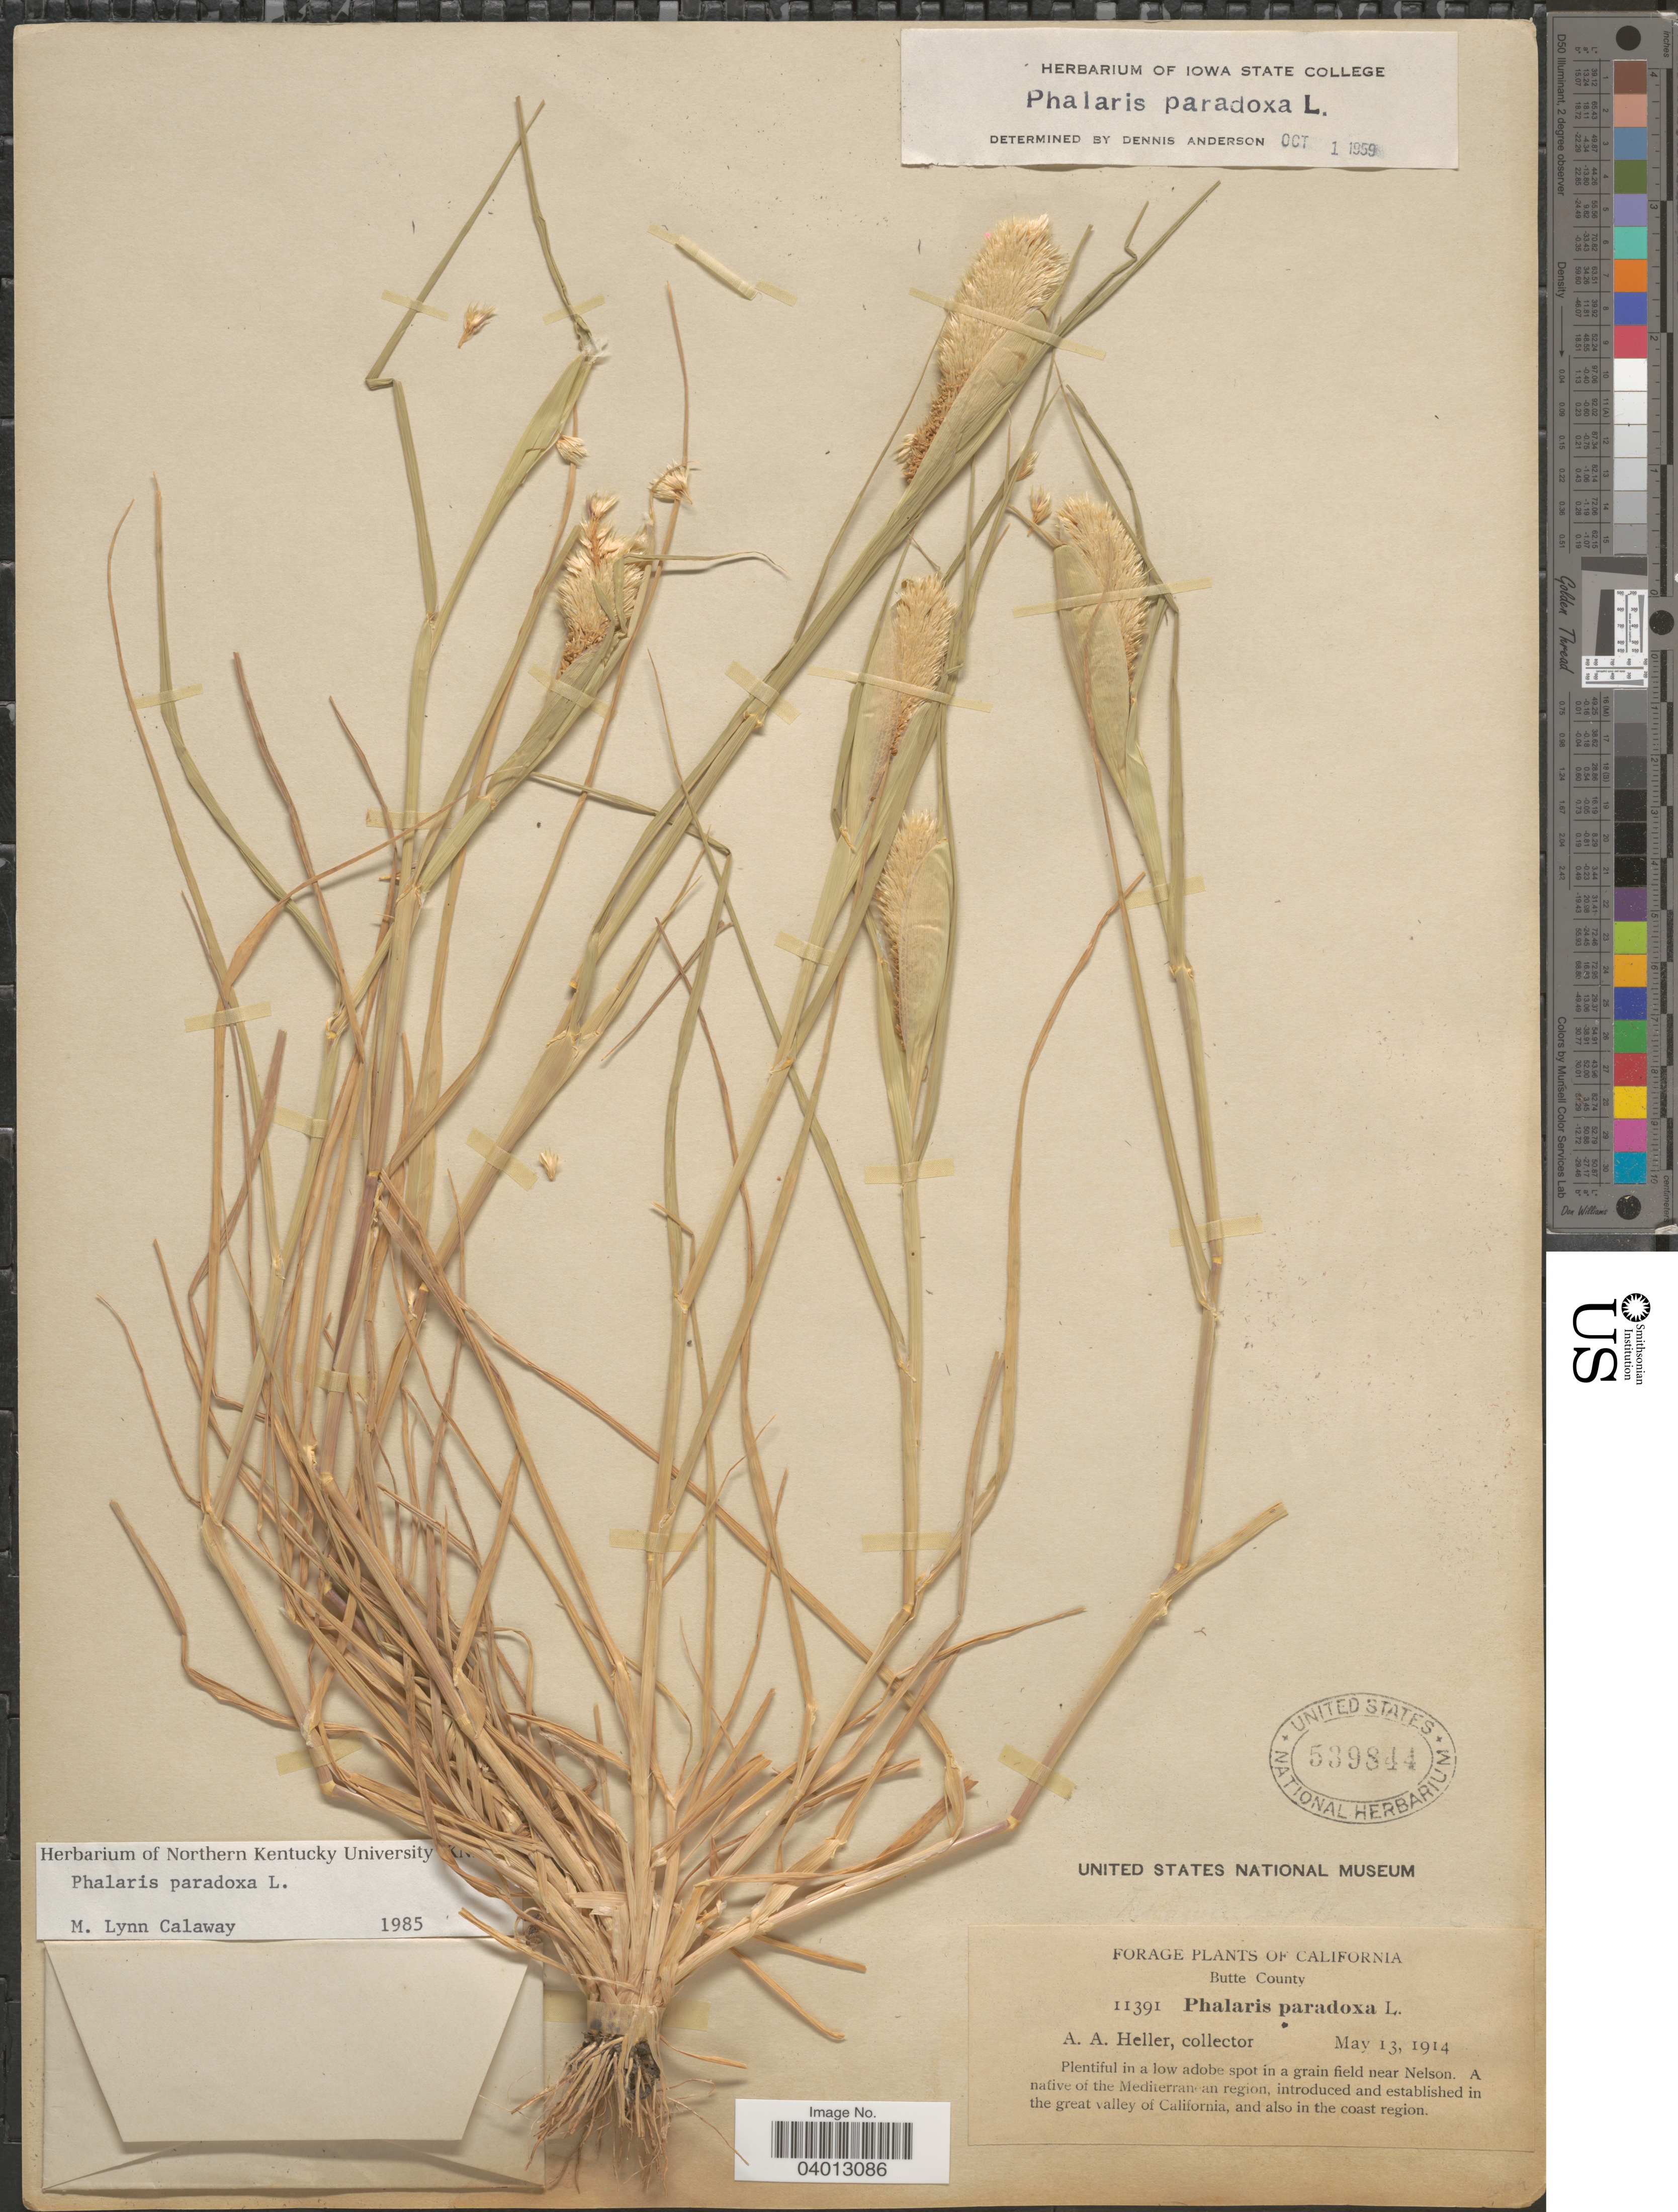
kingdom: Plantae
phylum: Tracheophyta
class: Liliopsida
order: Poales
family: Poaceae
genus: Phalaris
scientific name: Phalaris paradoxa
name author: L.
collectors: A. A. Heller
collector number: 11391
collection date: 1914-05-13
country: United States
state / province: California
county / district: Butte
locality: Butte County. Plentiful in a low adobe spot in a grain field near Nelson.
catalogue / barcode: US 539844